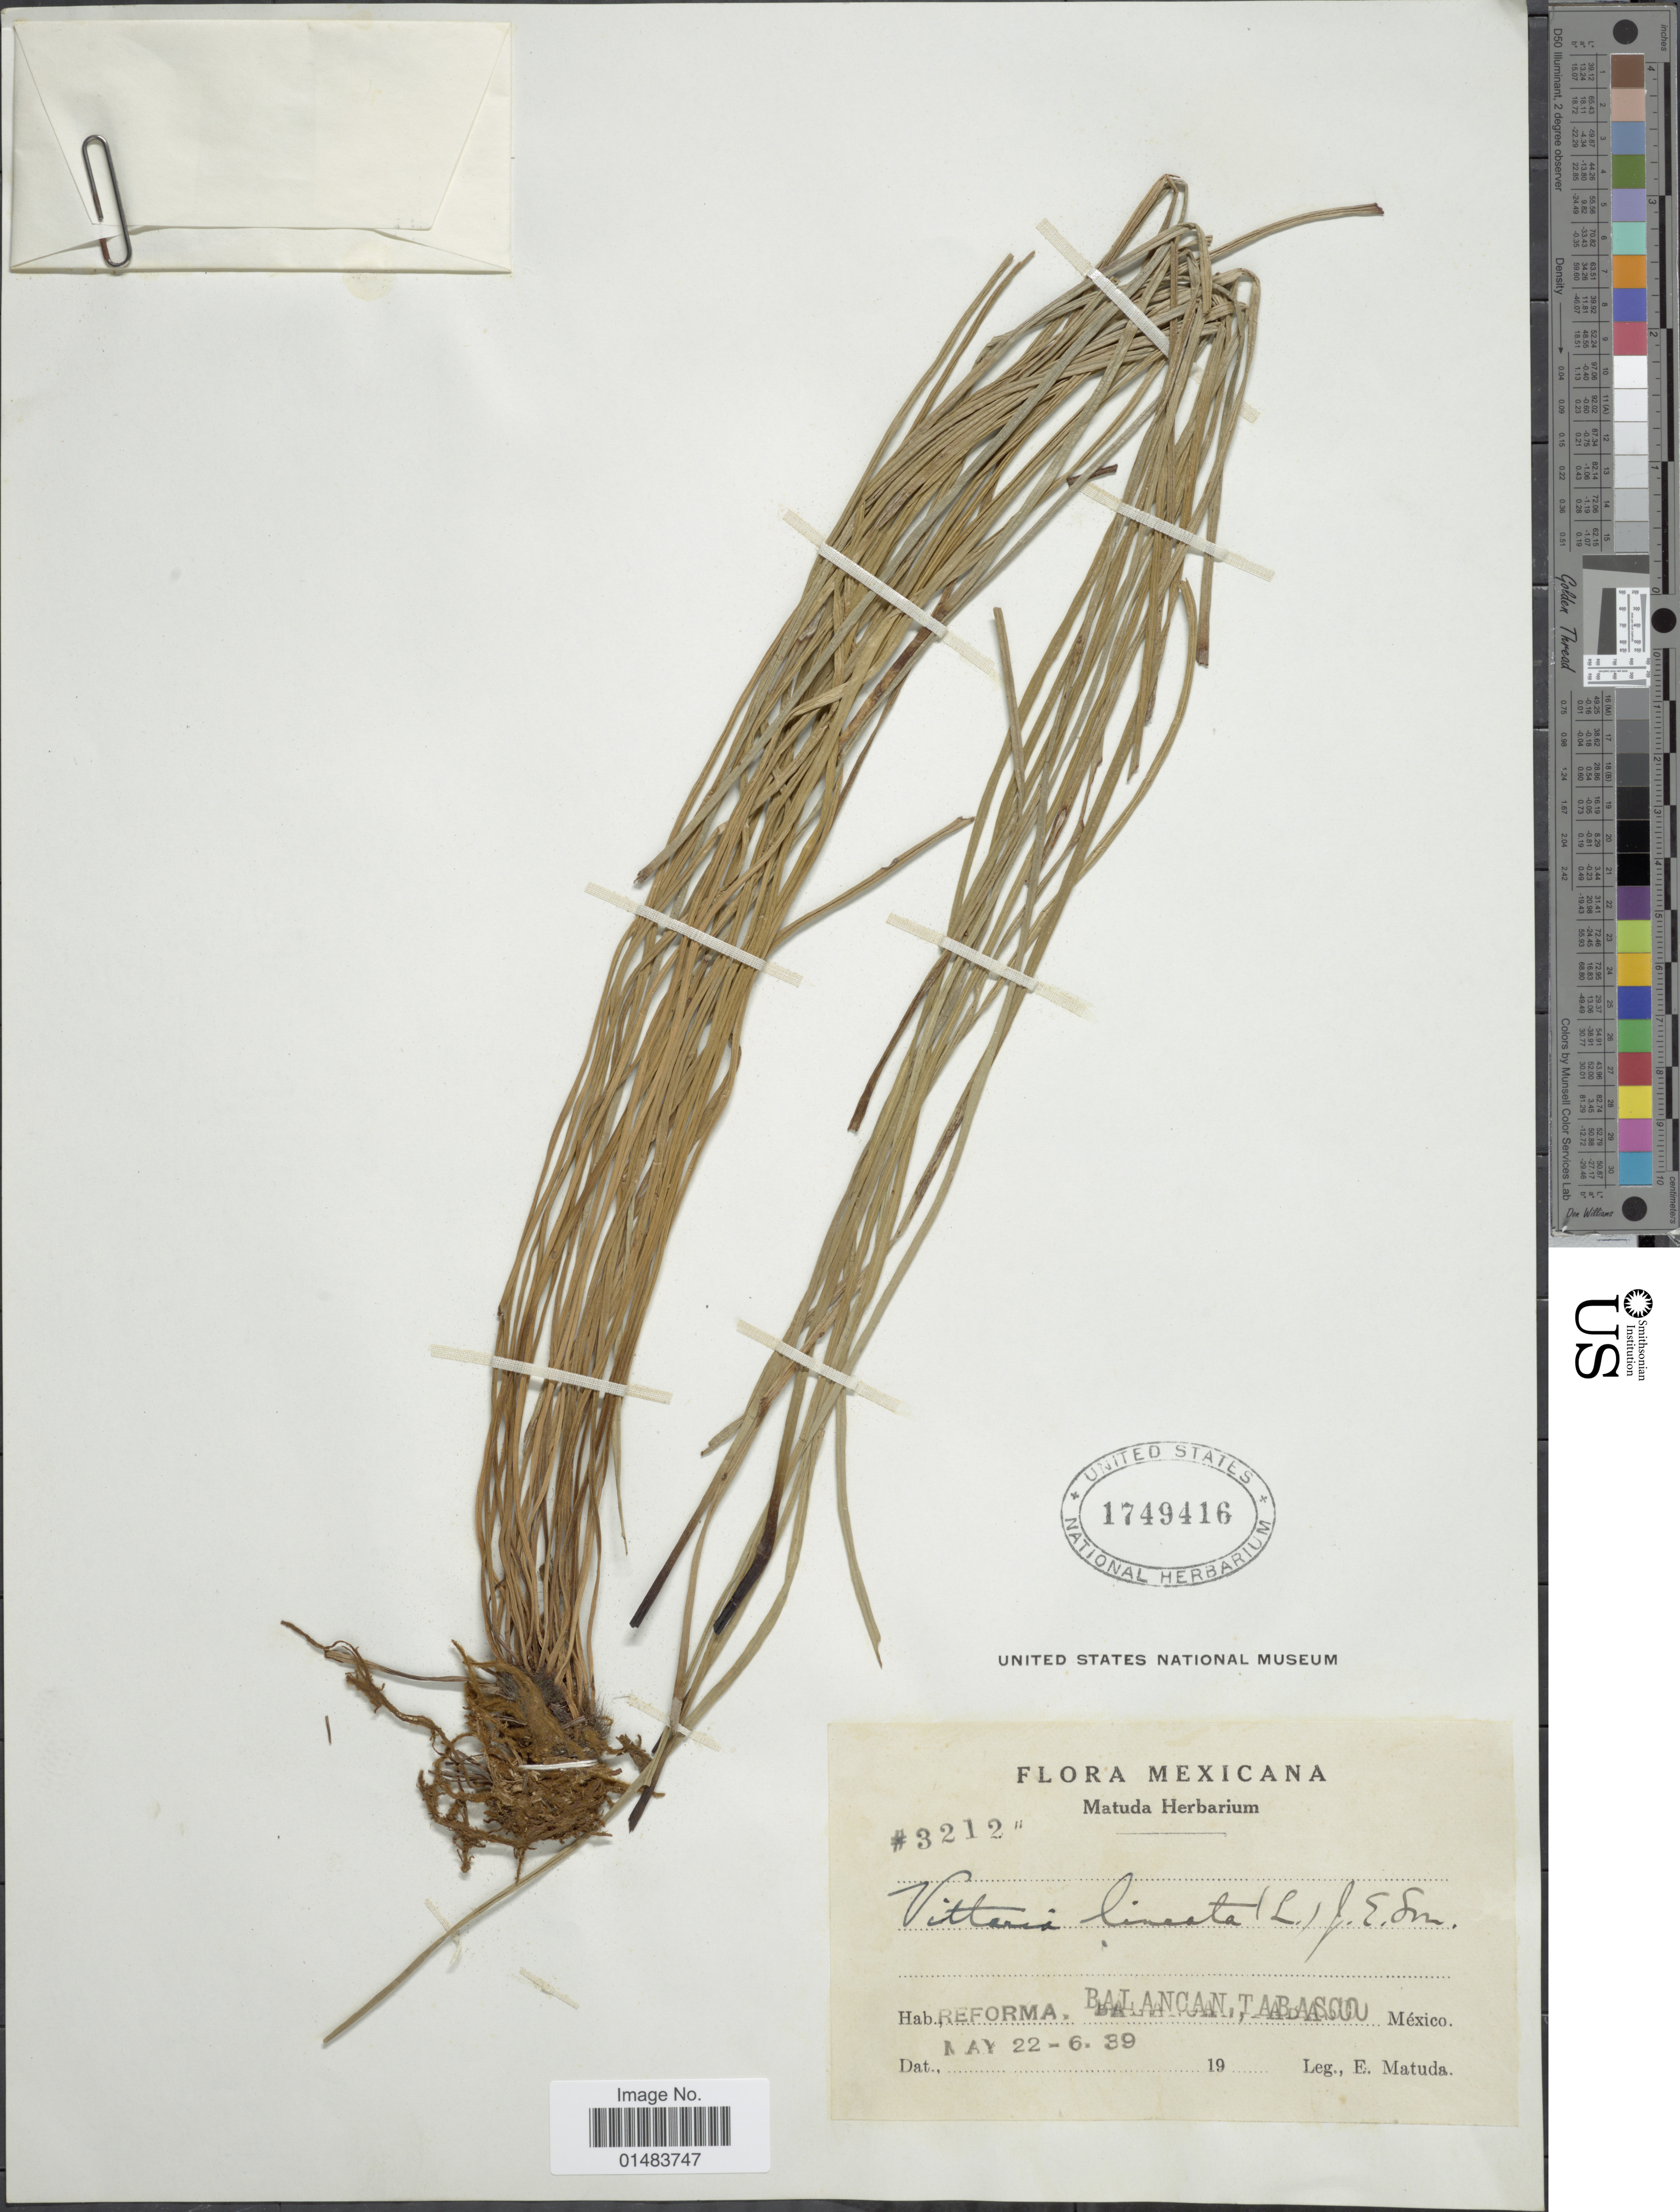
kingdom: Plantae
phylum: Tracheophyta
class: Polypodiopsida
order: Polypodiales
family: Pteridaceae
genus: Vittaria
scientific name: Vittaria lineata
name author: (L.) Sm.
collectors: E. Matuda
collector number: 3212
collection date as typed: Transcribed d/m/y: 22/5/39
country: Mexico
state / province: Tabasco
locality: Reforma Balancan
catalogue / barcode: US 1749416